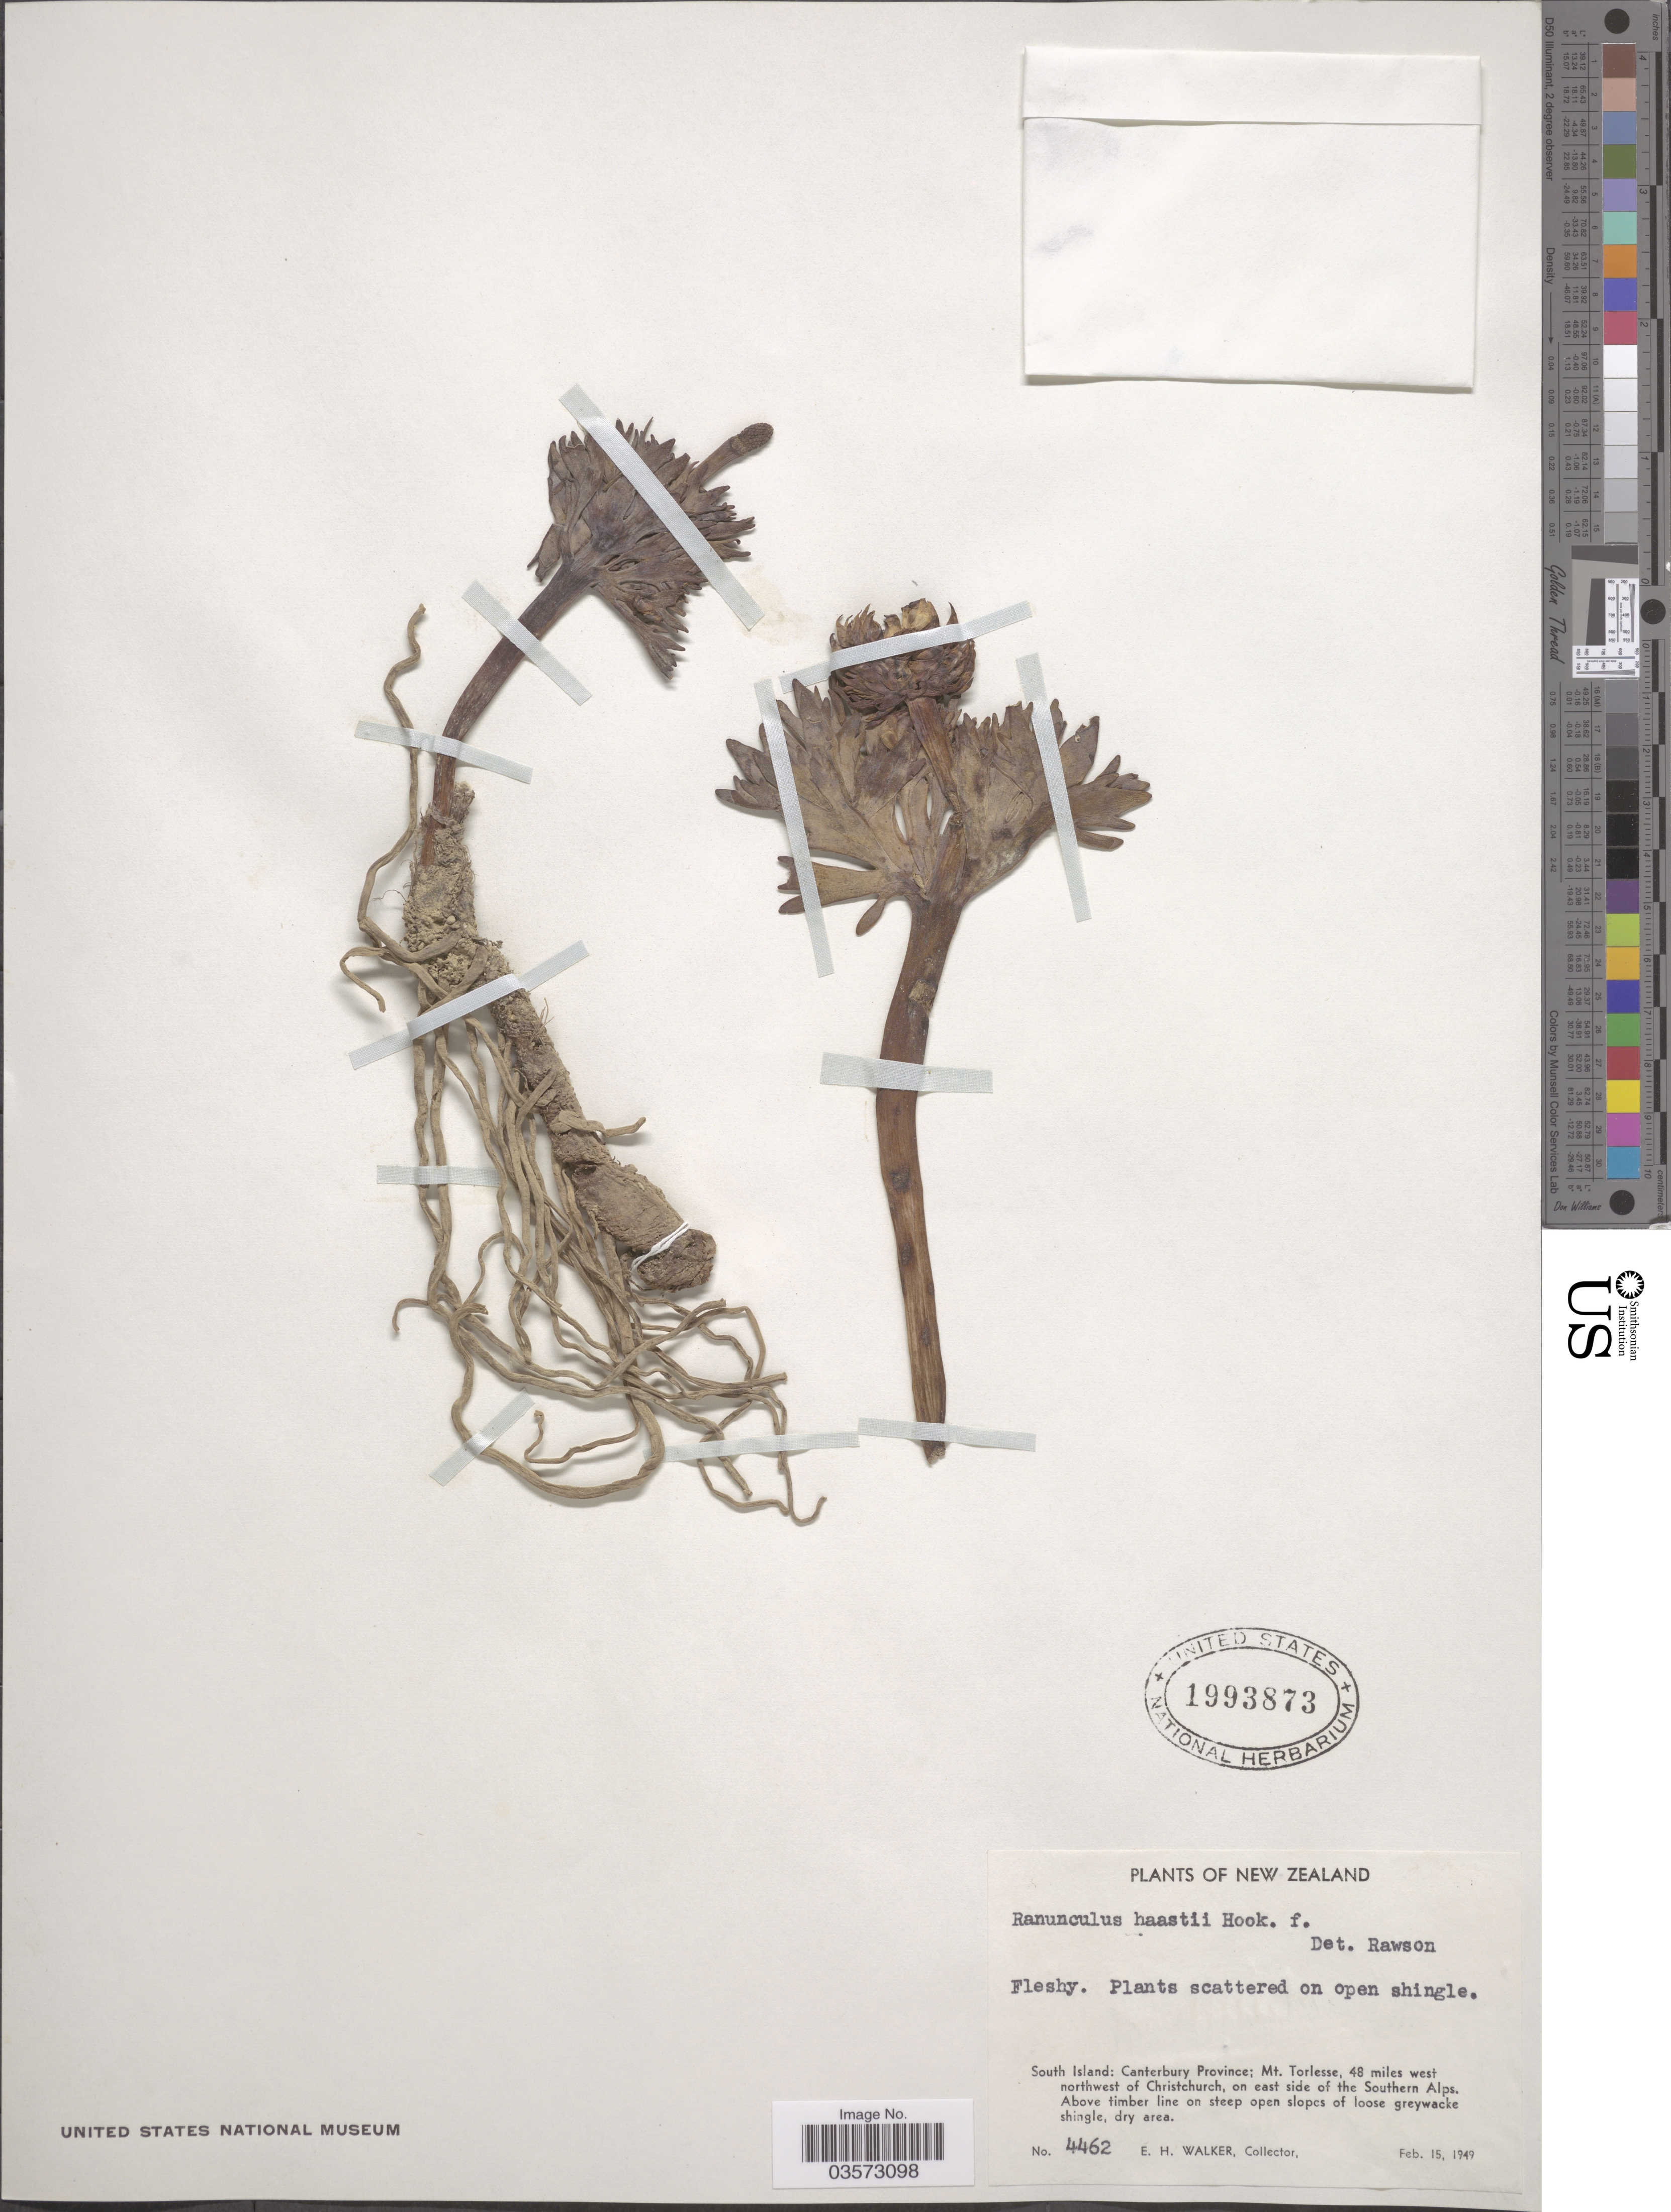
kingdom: Plantae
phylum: Tracheophyta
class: Magnoliopsida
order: Ranunculales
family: Ranunculaceae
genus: Ranunculus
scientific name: Ranunculus haastii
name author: Hook. f.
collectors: E. H. Walker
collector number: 4462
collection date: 1949-02-15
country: New Zealand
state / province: Canterbury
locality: South Island: Mt. Torlesse, 48 miles west northwest of Christchurch, on east side of the Southern Alps.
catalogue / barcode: US 1993873